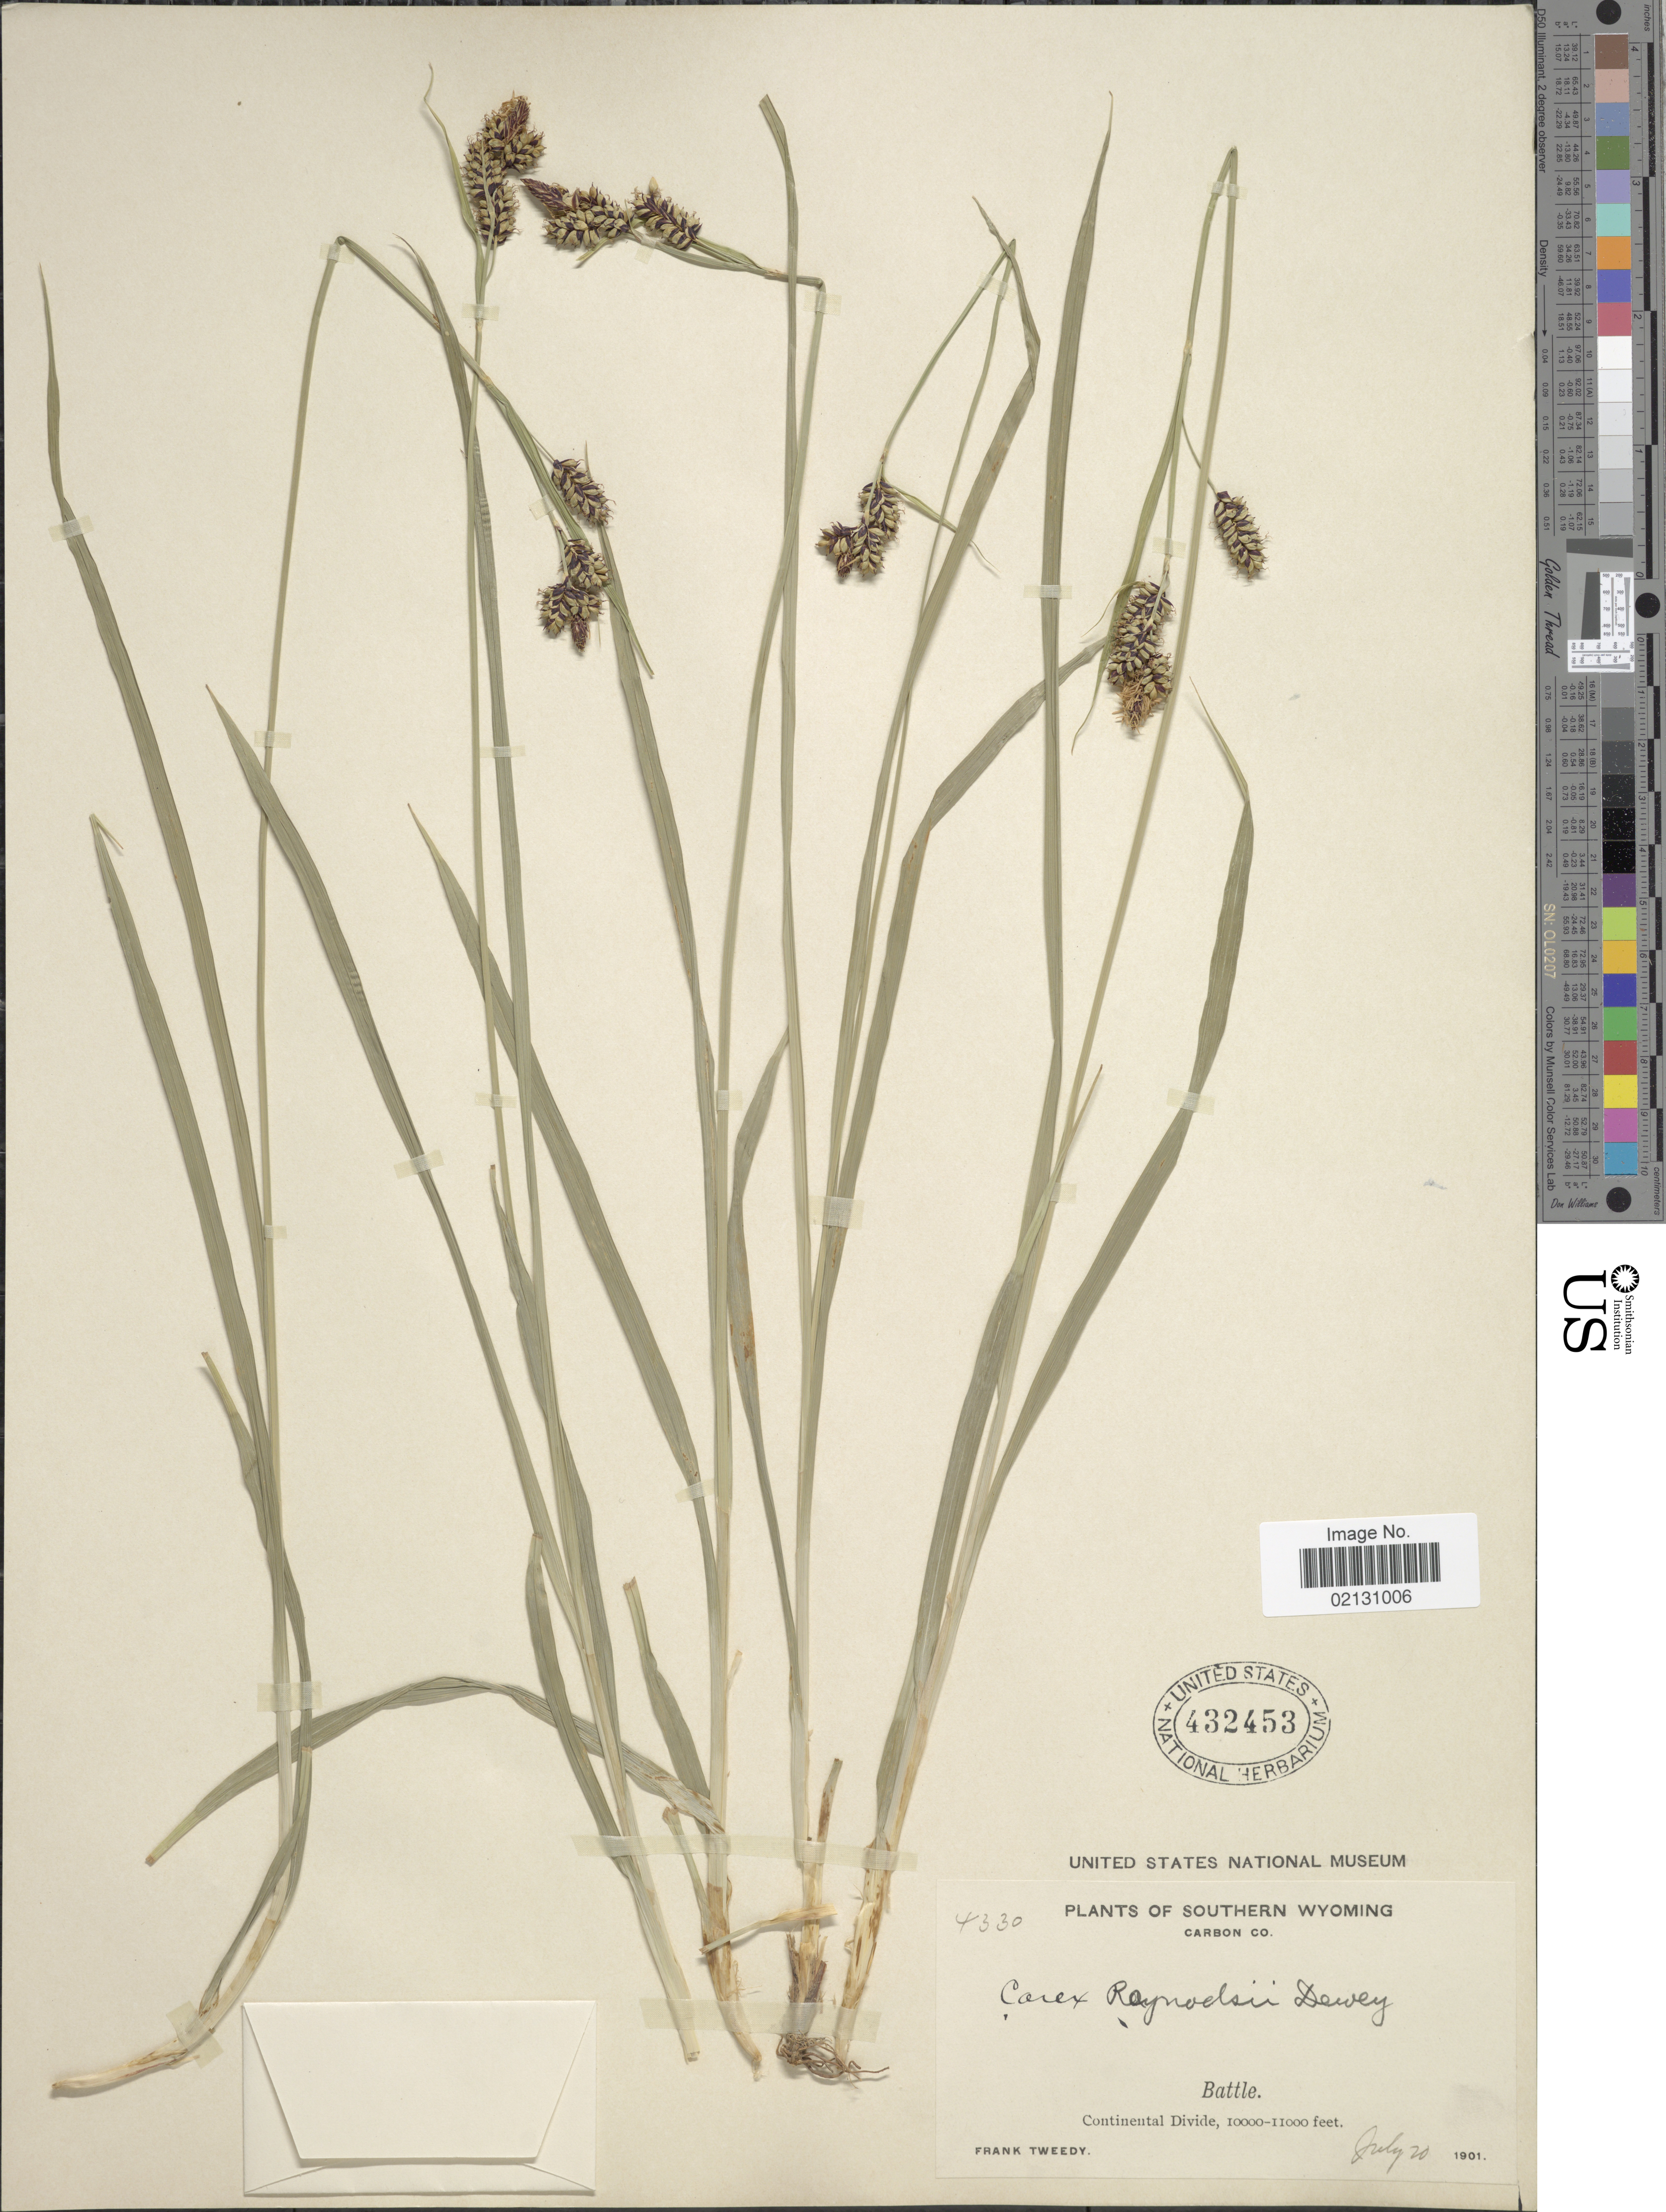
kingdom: Plantae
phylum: Tracheophyta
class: Liliopsida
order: Poales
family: Cyperaceae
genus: Carex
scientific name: Carex raynoldsii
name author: Dewey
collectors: F. Tweedy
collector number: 4330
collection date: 1901-07-20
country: United States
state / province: Wyoming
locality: Southern Wyoming, Carbon Co, Battle, Continental Divide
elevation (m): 3048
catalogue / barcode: US 432453